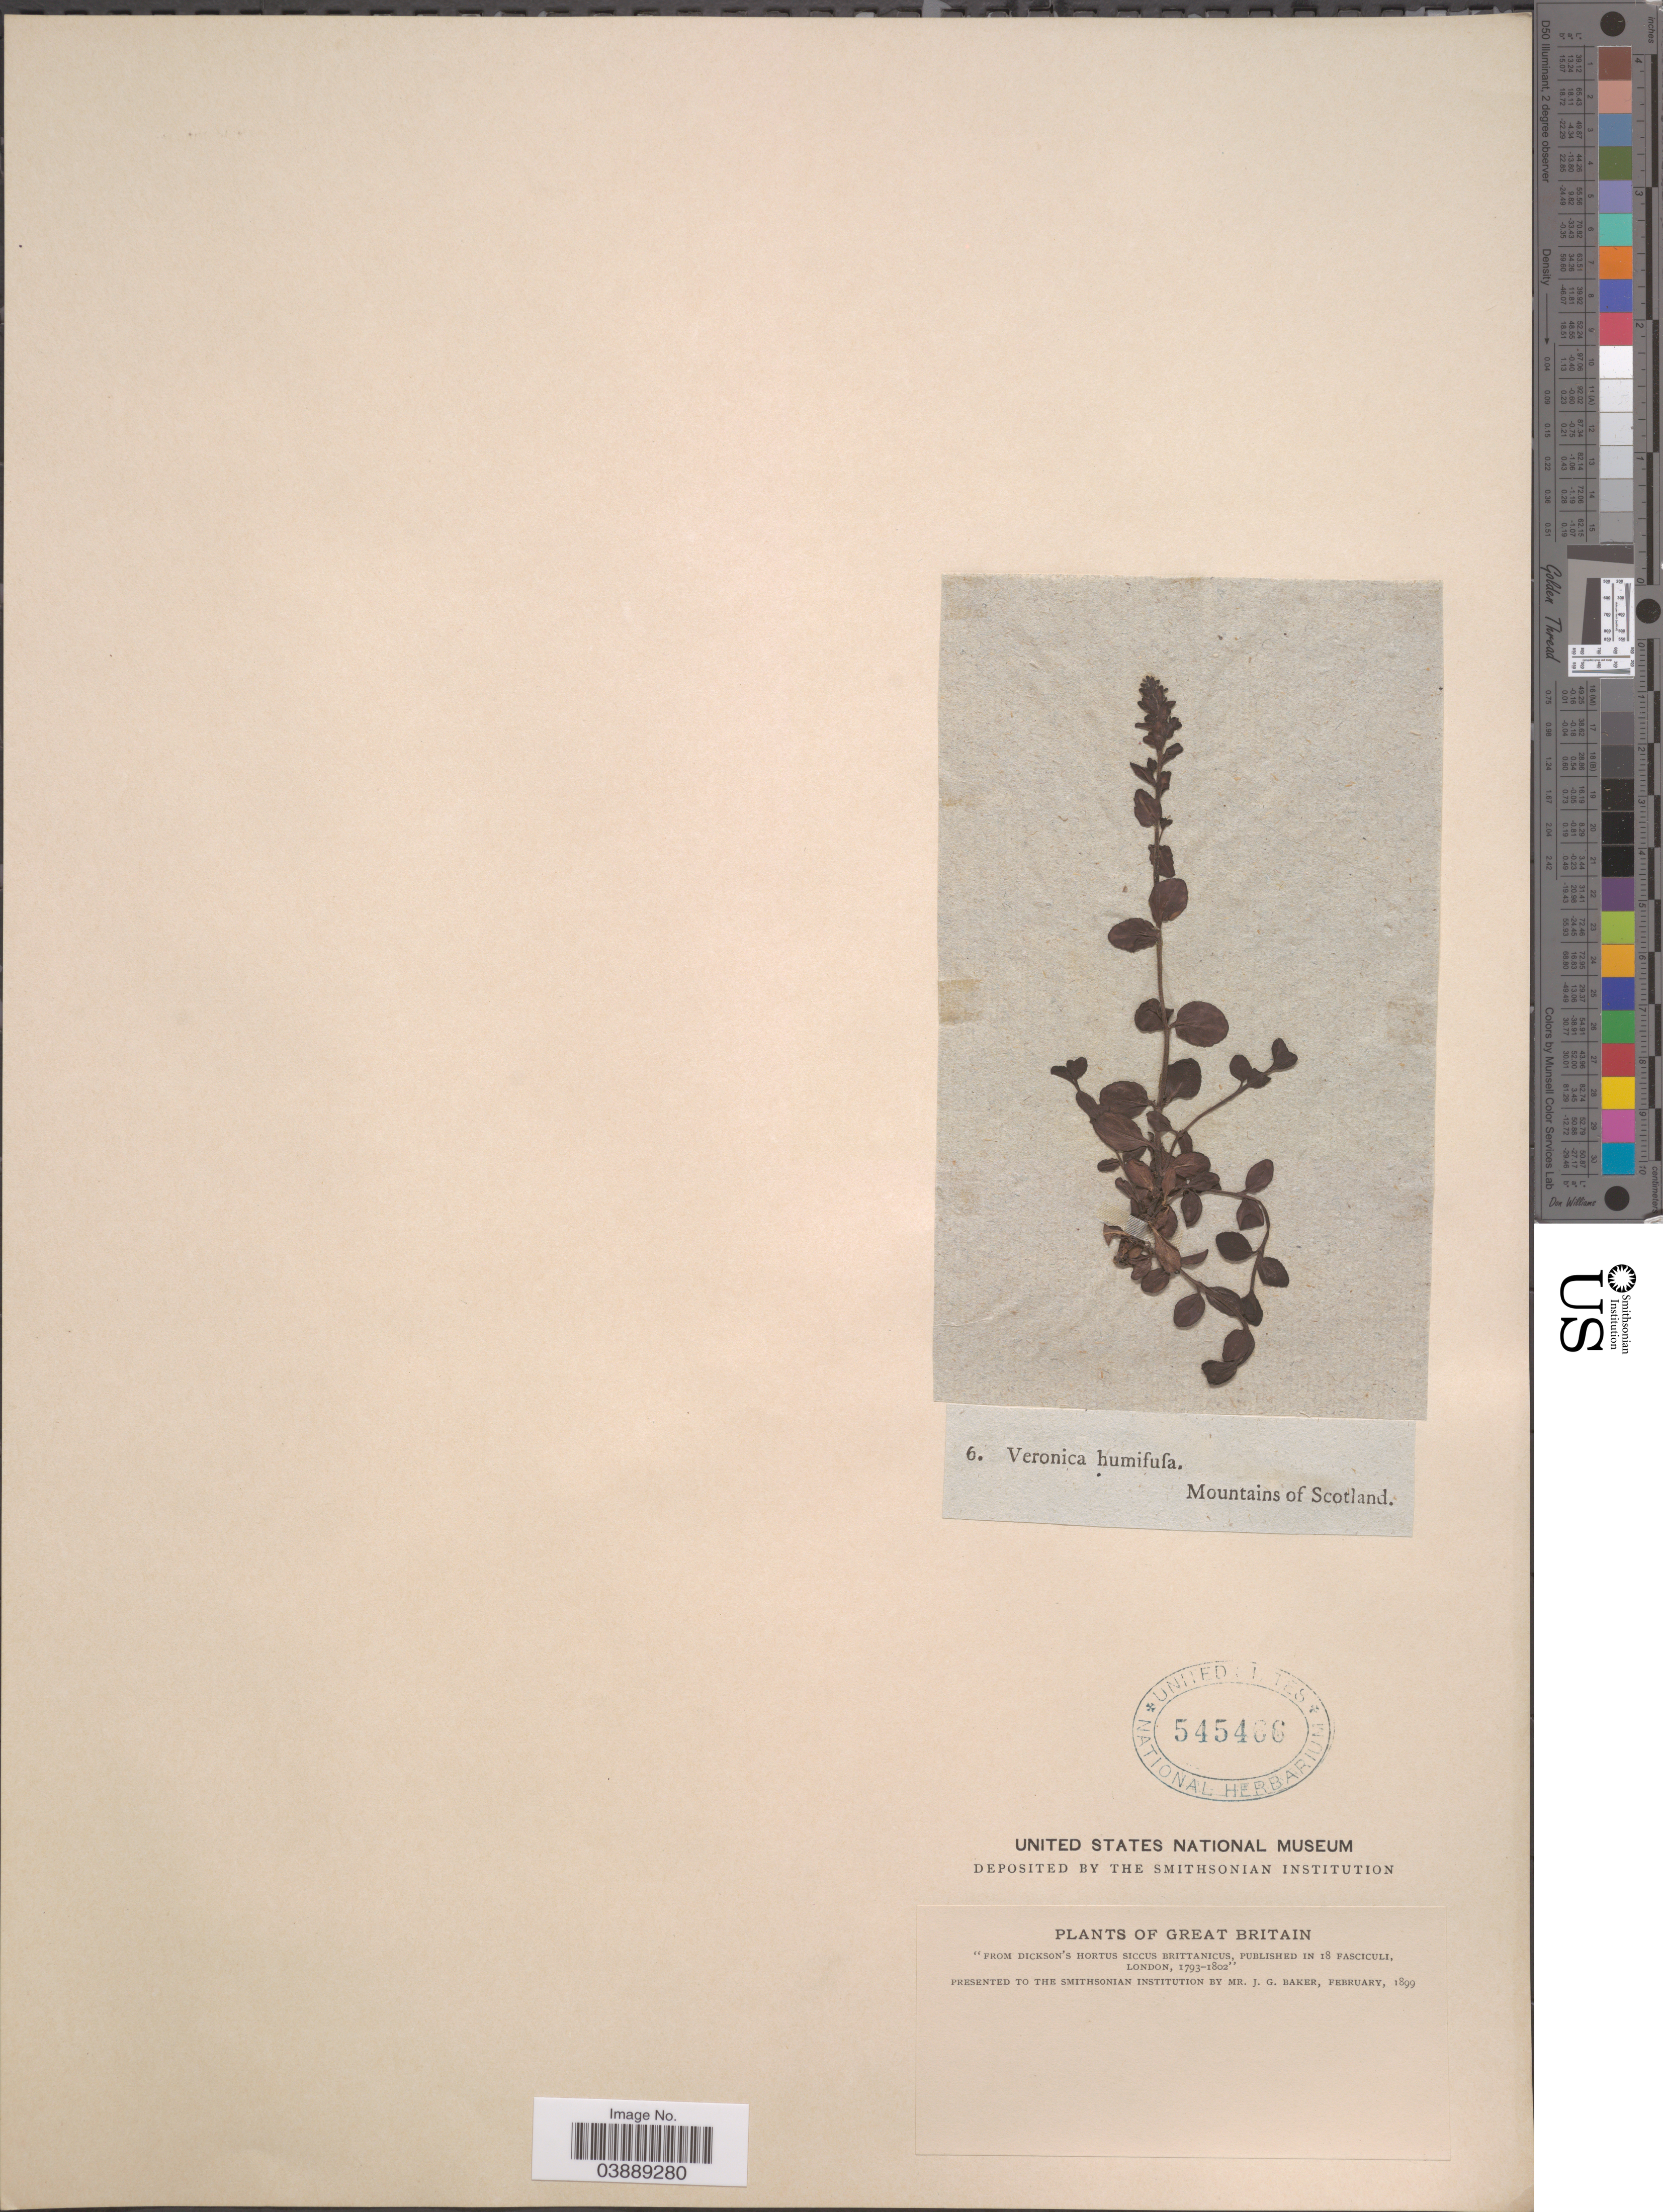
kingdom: Plantae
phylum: Tracheophyta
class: Magnoliopsida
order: Lamiales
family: Plantaginaceae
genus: Veronica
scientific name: Veronica humifusa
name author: Dicks. ex With.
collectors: J. G. Baker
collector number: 6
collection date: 1793/1802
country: United Kingdom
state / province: Scotland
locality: Mountains of Scotland. Great Britain.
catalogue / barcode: US 545466